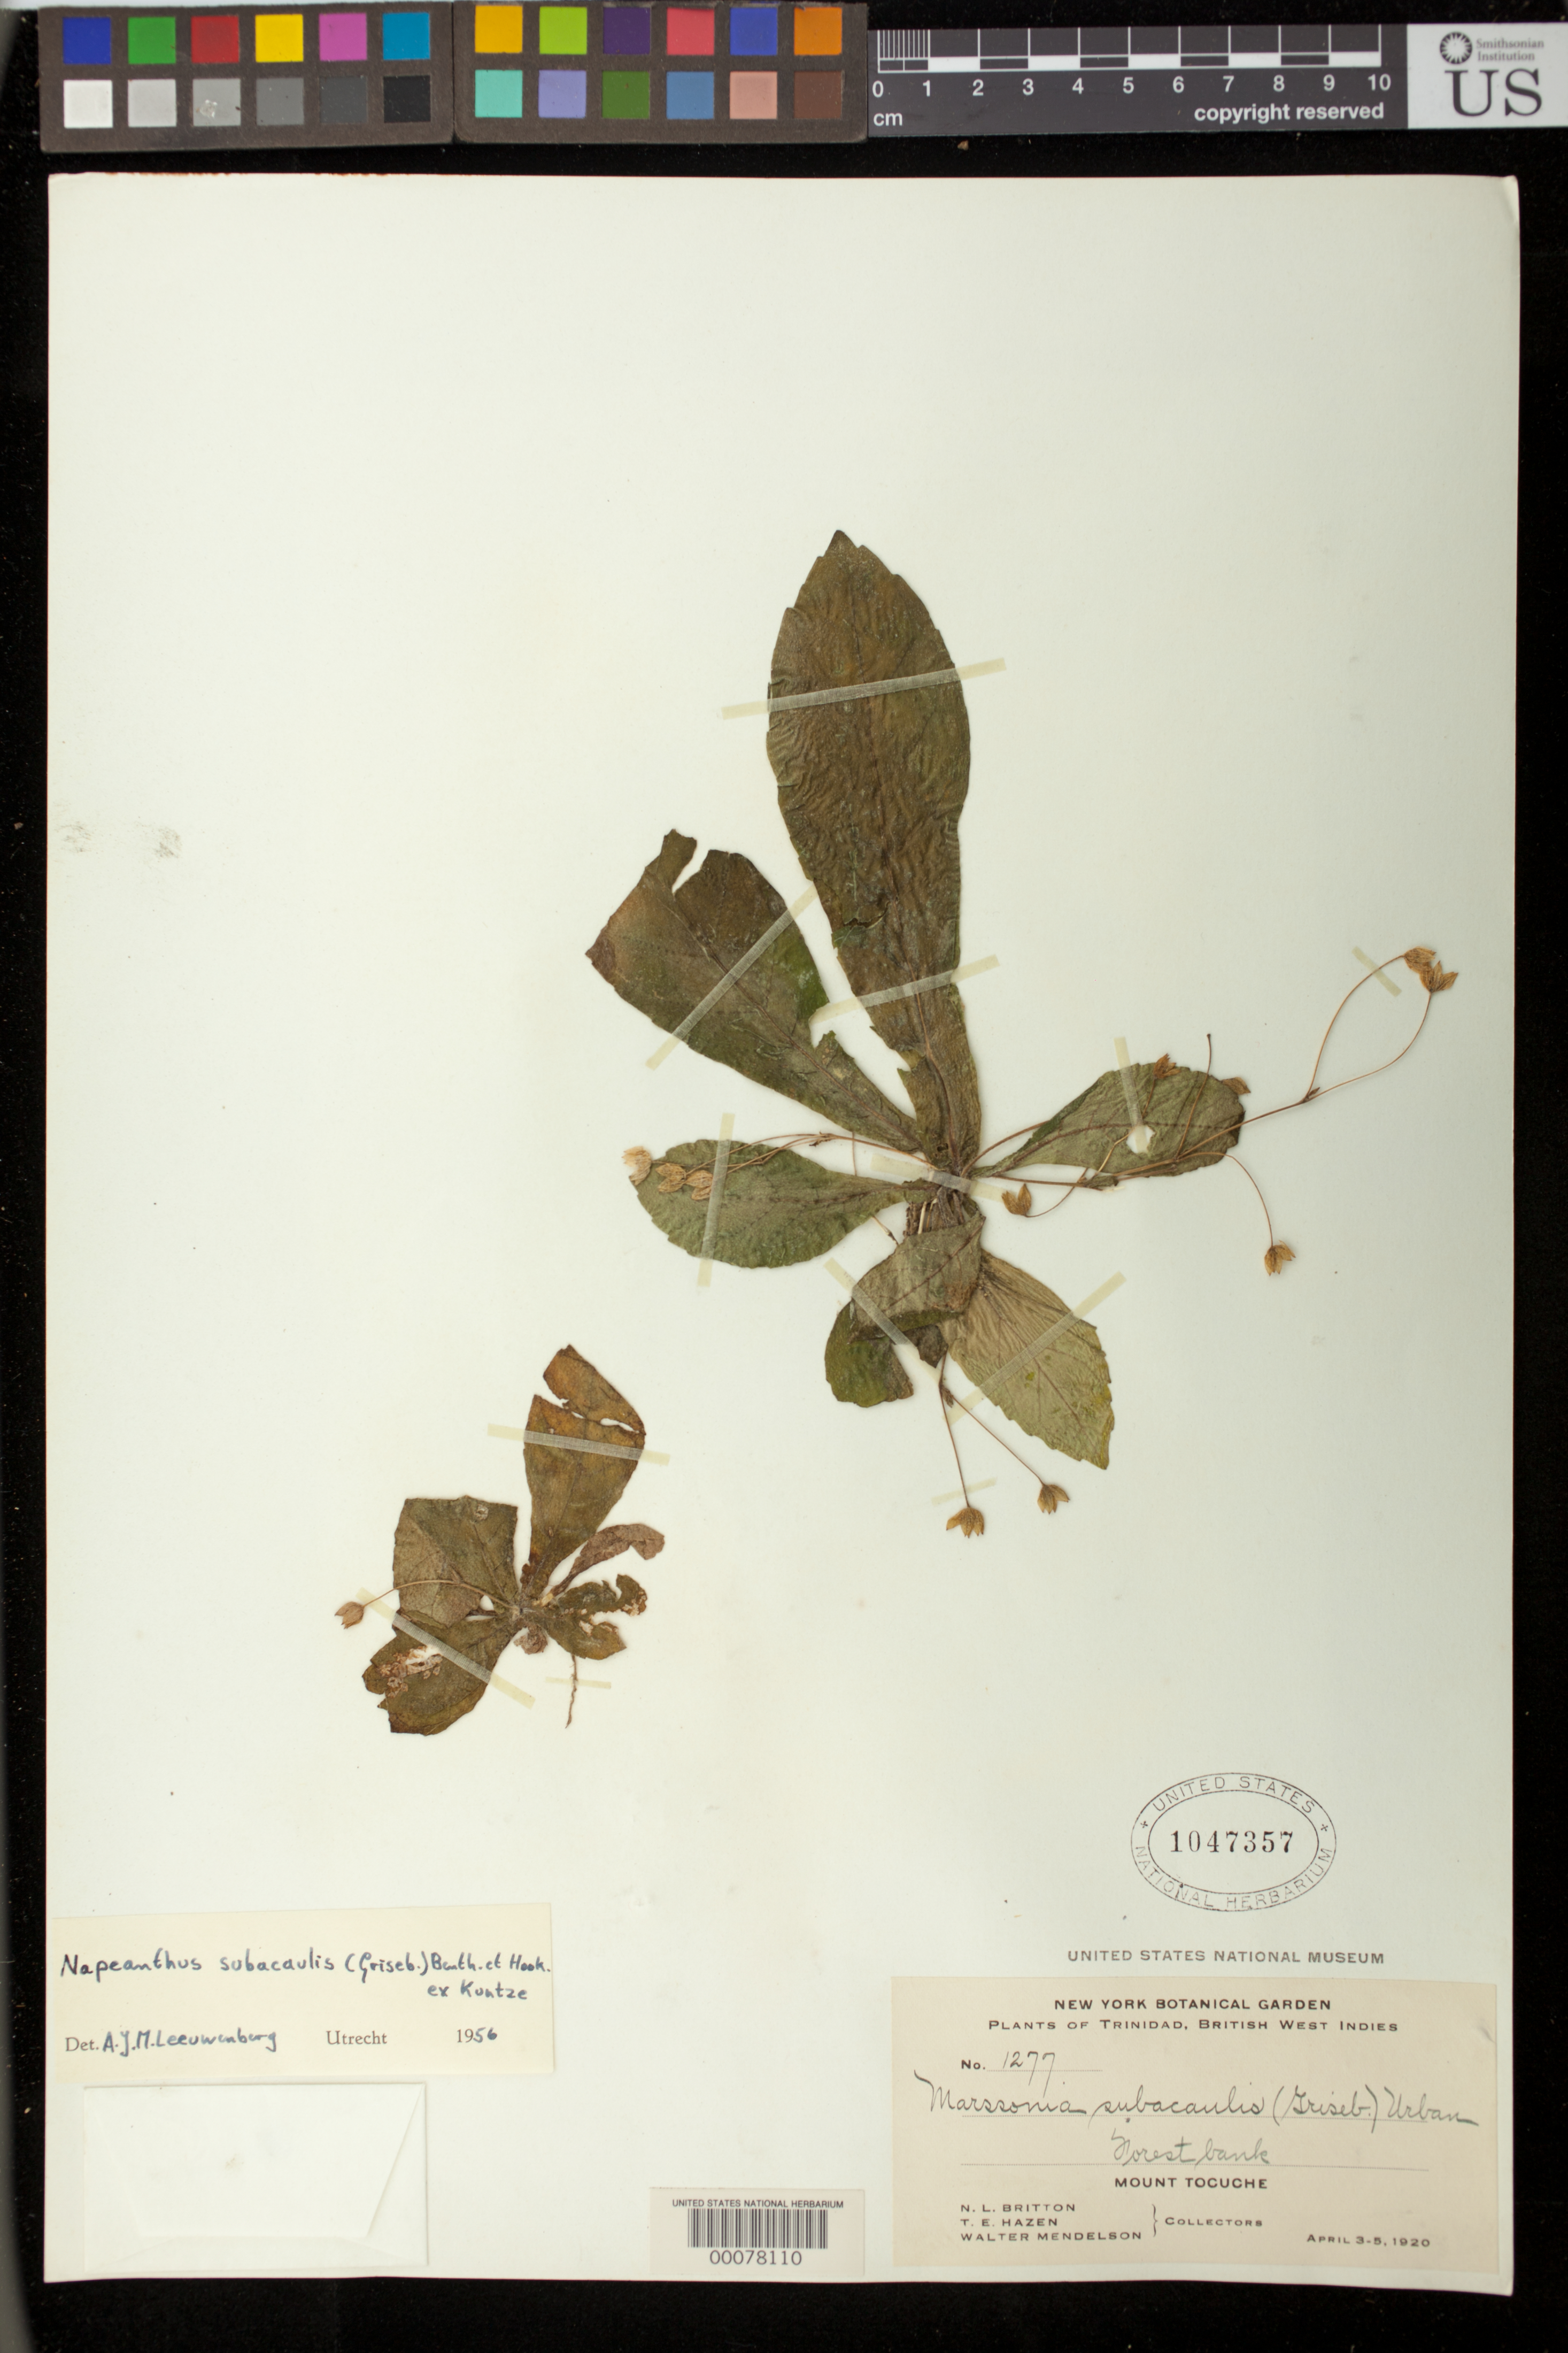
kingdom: Plantae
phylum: Tracheophyta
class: Magnoliopsida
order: Lamiales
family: Gesneriaceae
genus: Napeanthus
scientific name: Napeanthus subacaulis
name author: (Griseb.) Benth. & Hook. f. ex Kuntze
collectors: N. Britton, T. E. Hazen & W. Mendelson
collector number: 1277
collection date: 1920-04-03/1920-04-05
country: Trinidad and Tobago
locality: Mount Tocuche [El Tucuche]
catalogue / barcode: US 1047357